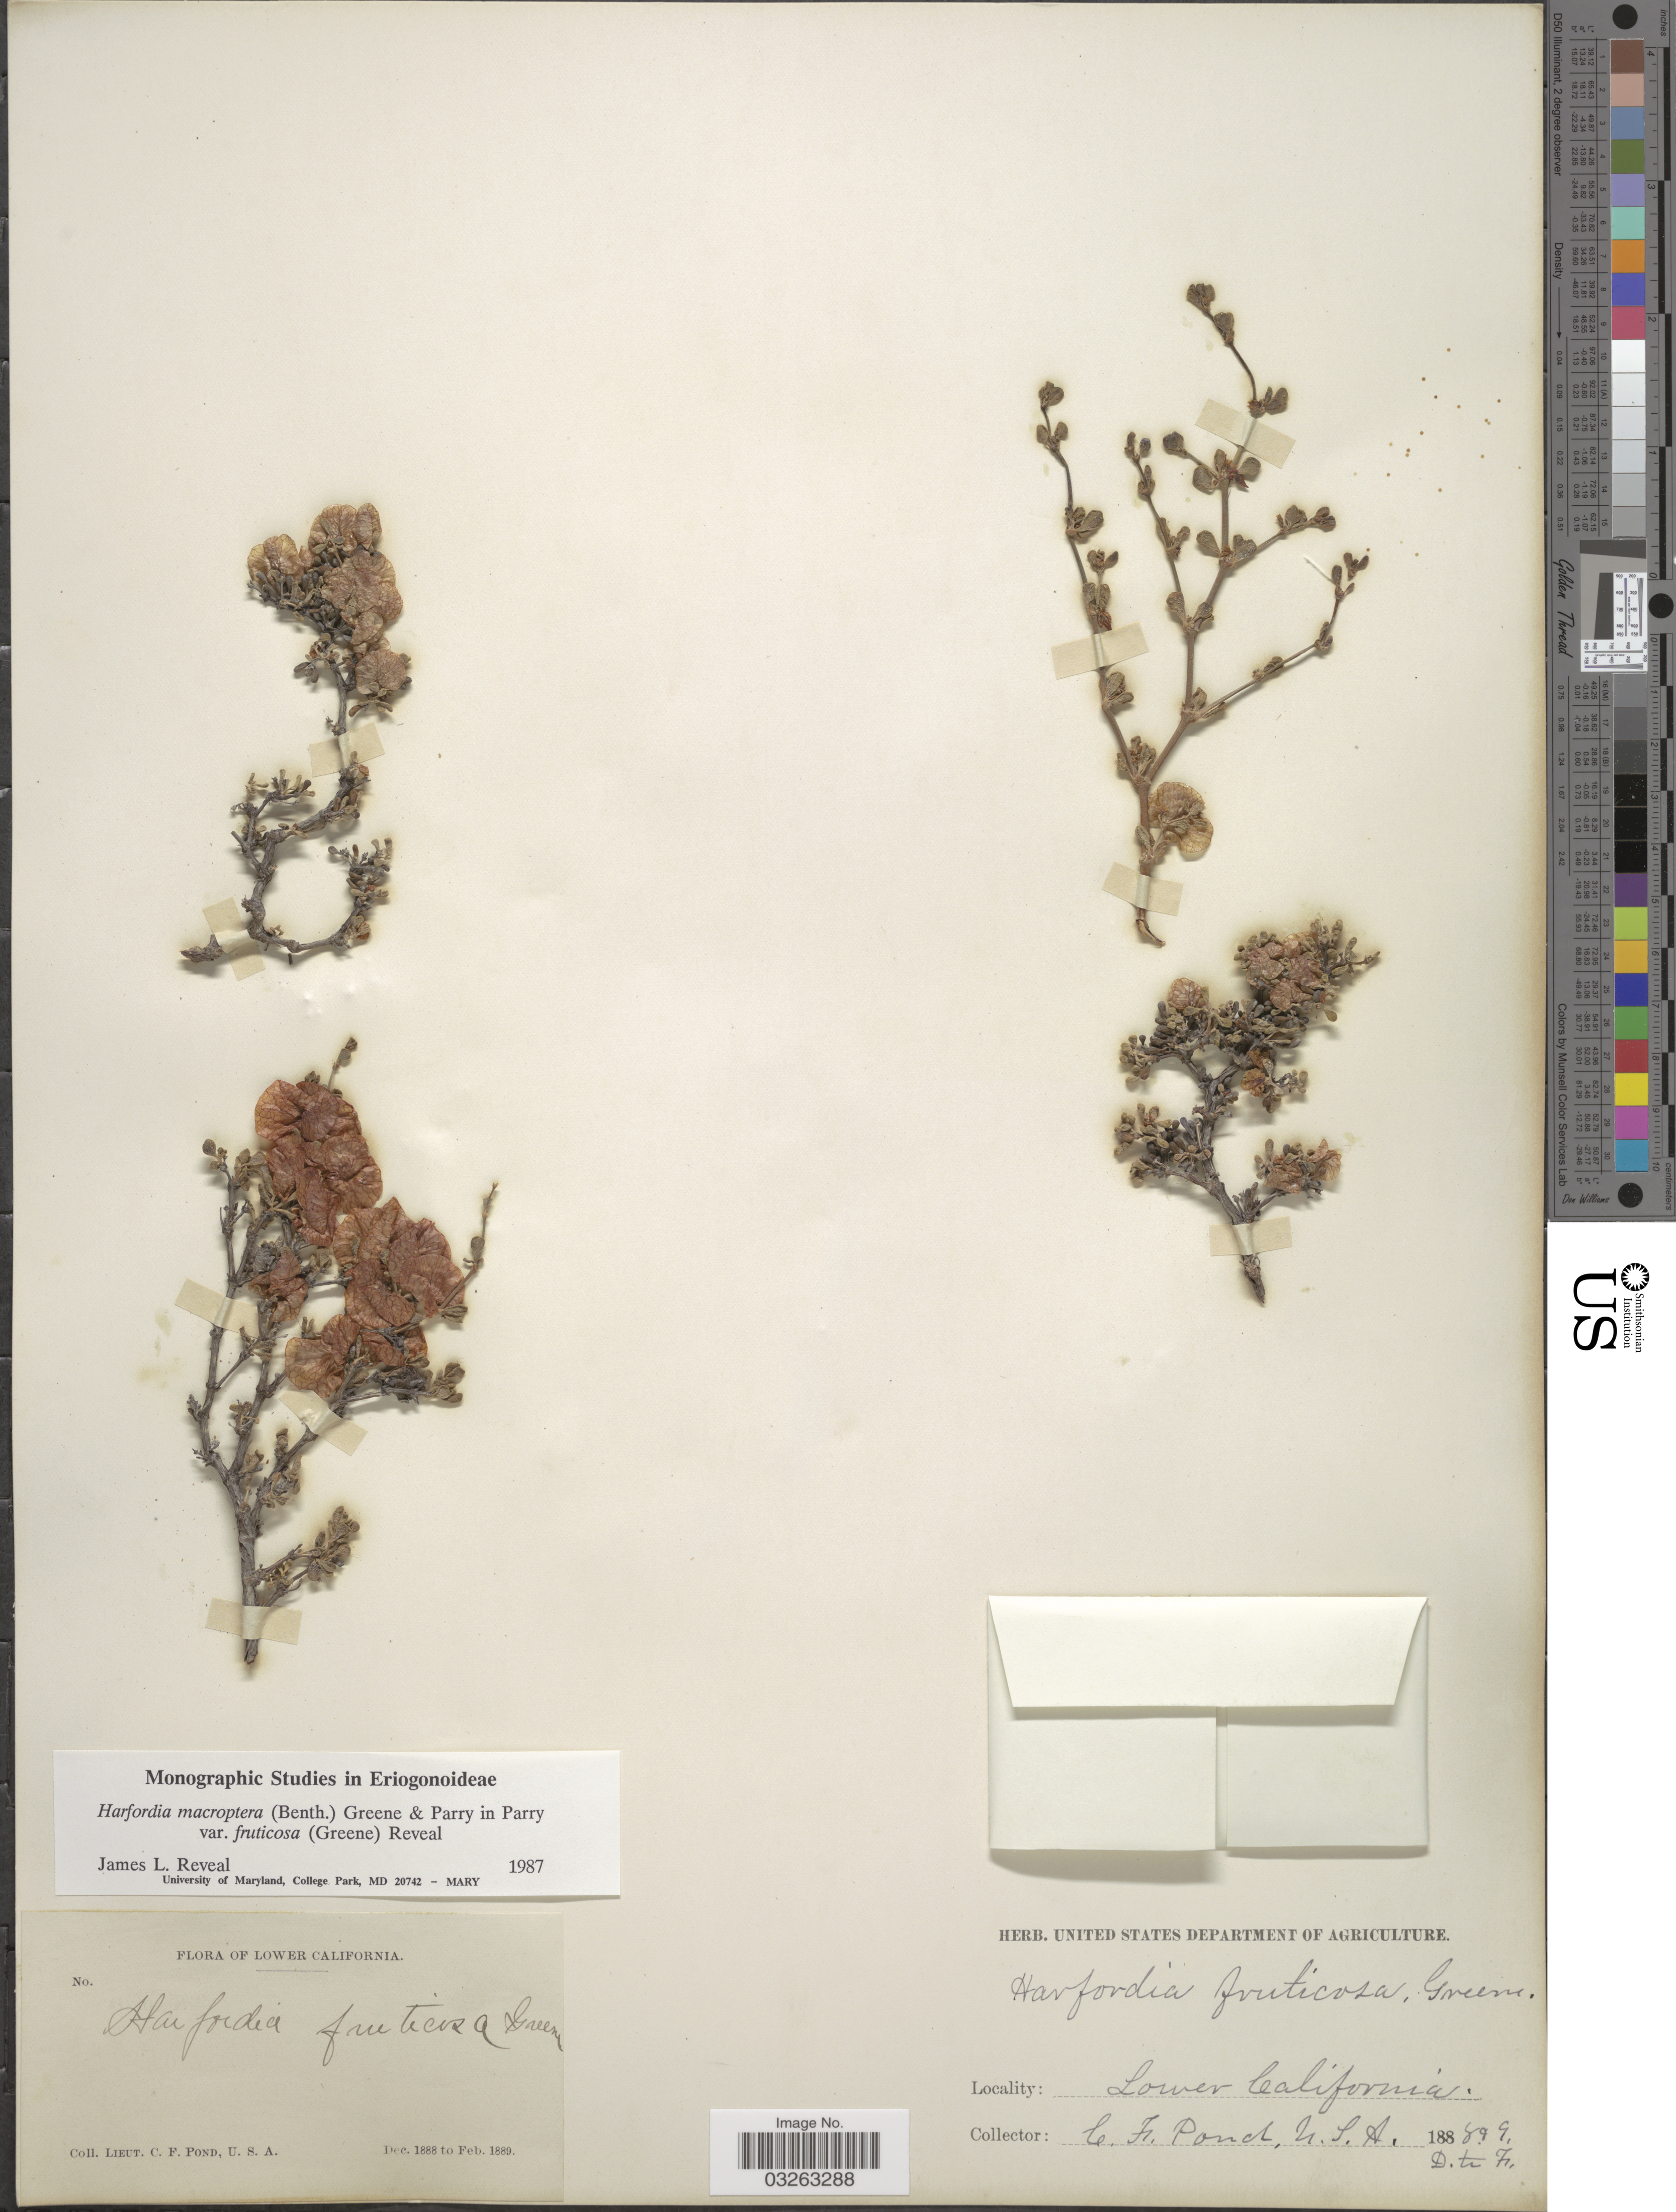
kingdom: Plantae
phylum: Tracheophyta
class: Magnoliopsida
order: Caryophyllales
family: Polygonaceae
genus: Harfordia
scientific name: Harfordia macroptera var. fruticosa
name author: (Greene) Reveal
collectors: C. Pond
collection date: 1888-12/1889-02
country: Mexico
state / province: Baja California Norte / Baja California Sur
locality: Lower California.